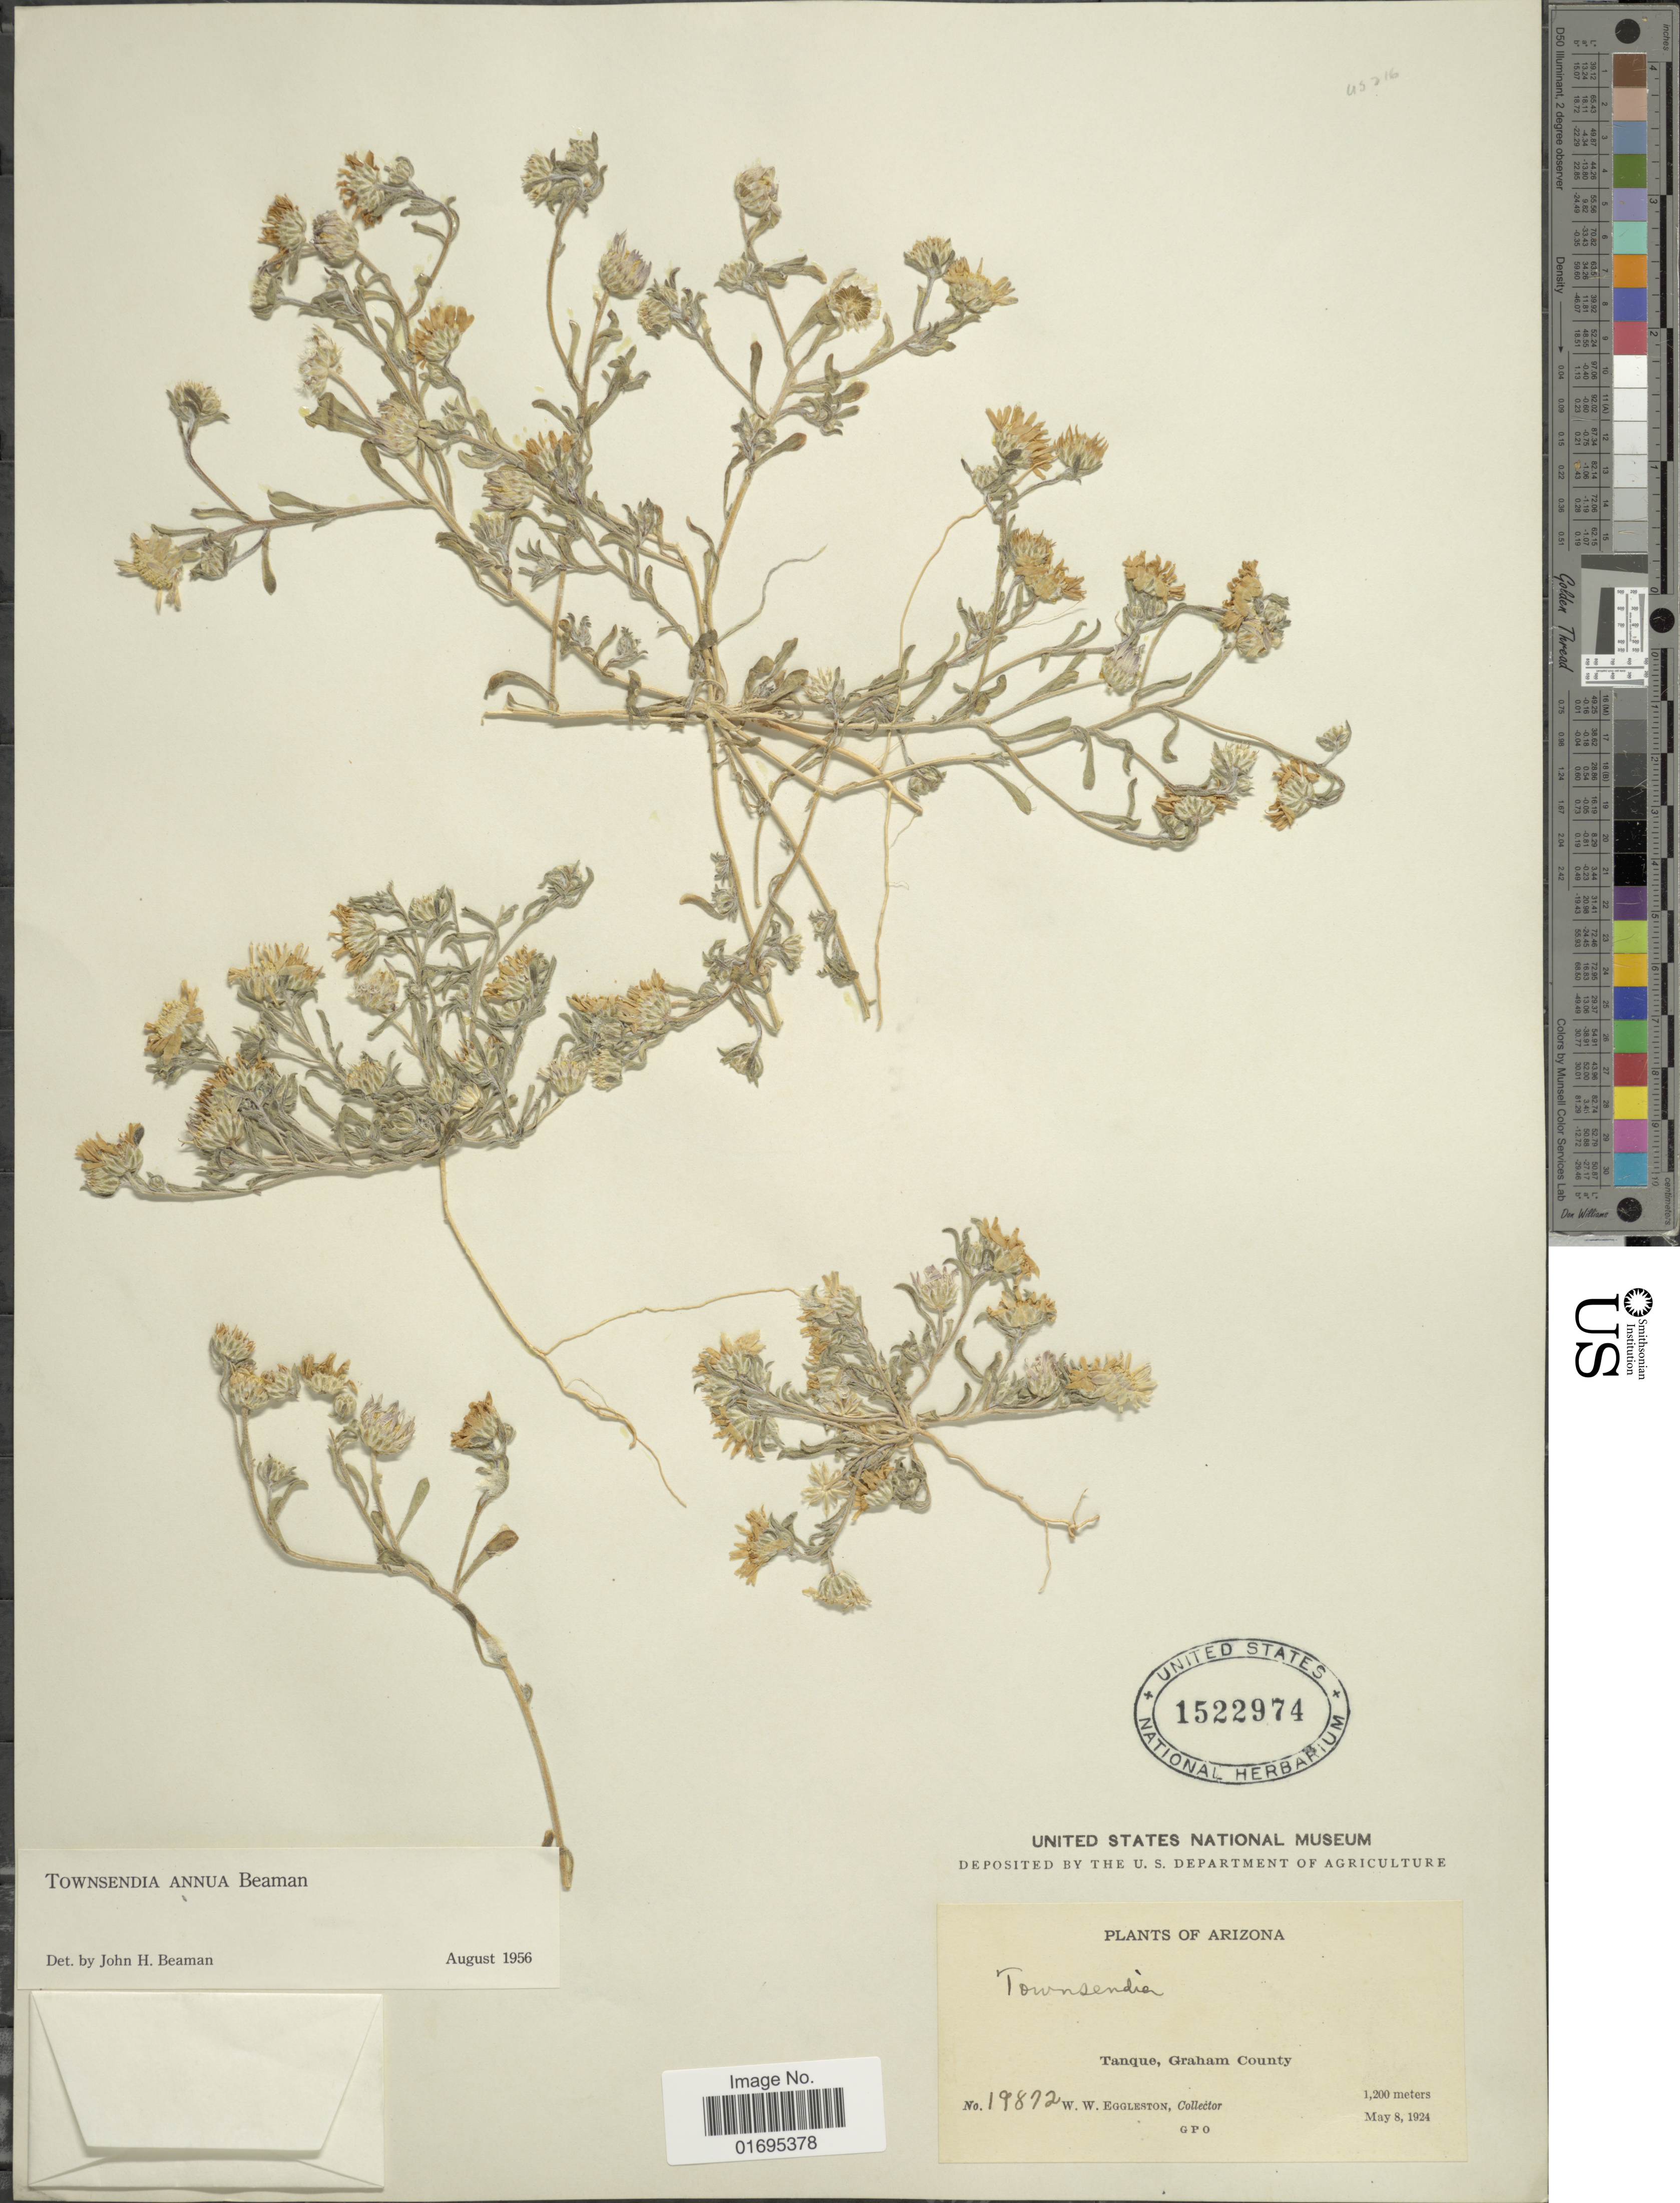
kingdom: Plantae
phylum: Tracheophyta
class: Magnoliopsida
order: Asterales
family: Asteraceae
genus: Townsendia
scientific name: Townsendia annua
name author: Beaman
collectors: W. W. Eggleston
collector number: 19872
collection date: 1924-05-08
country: United States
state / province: Arizona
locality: Tanque, Graham County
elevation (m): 1200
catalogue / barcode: US 1522974